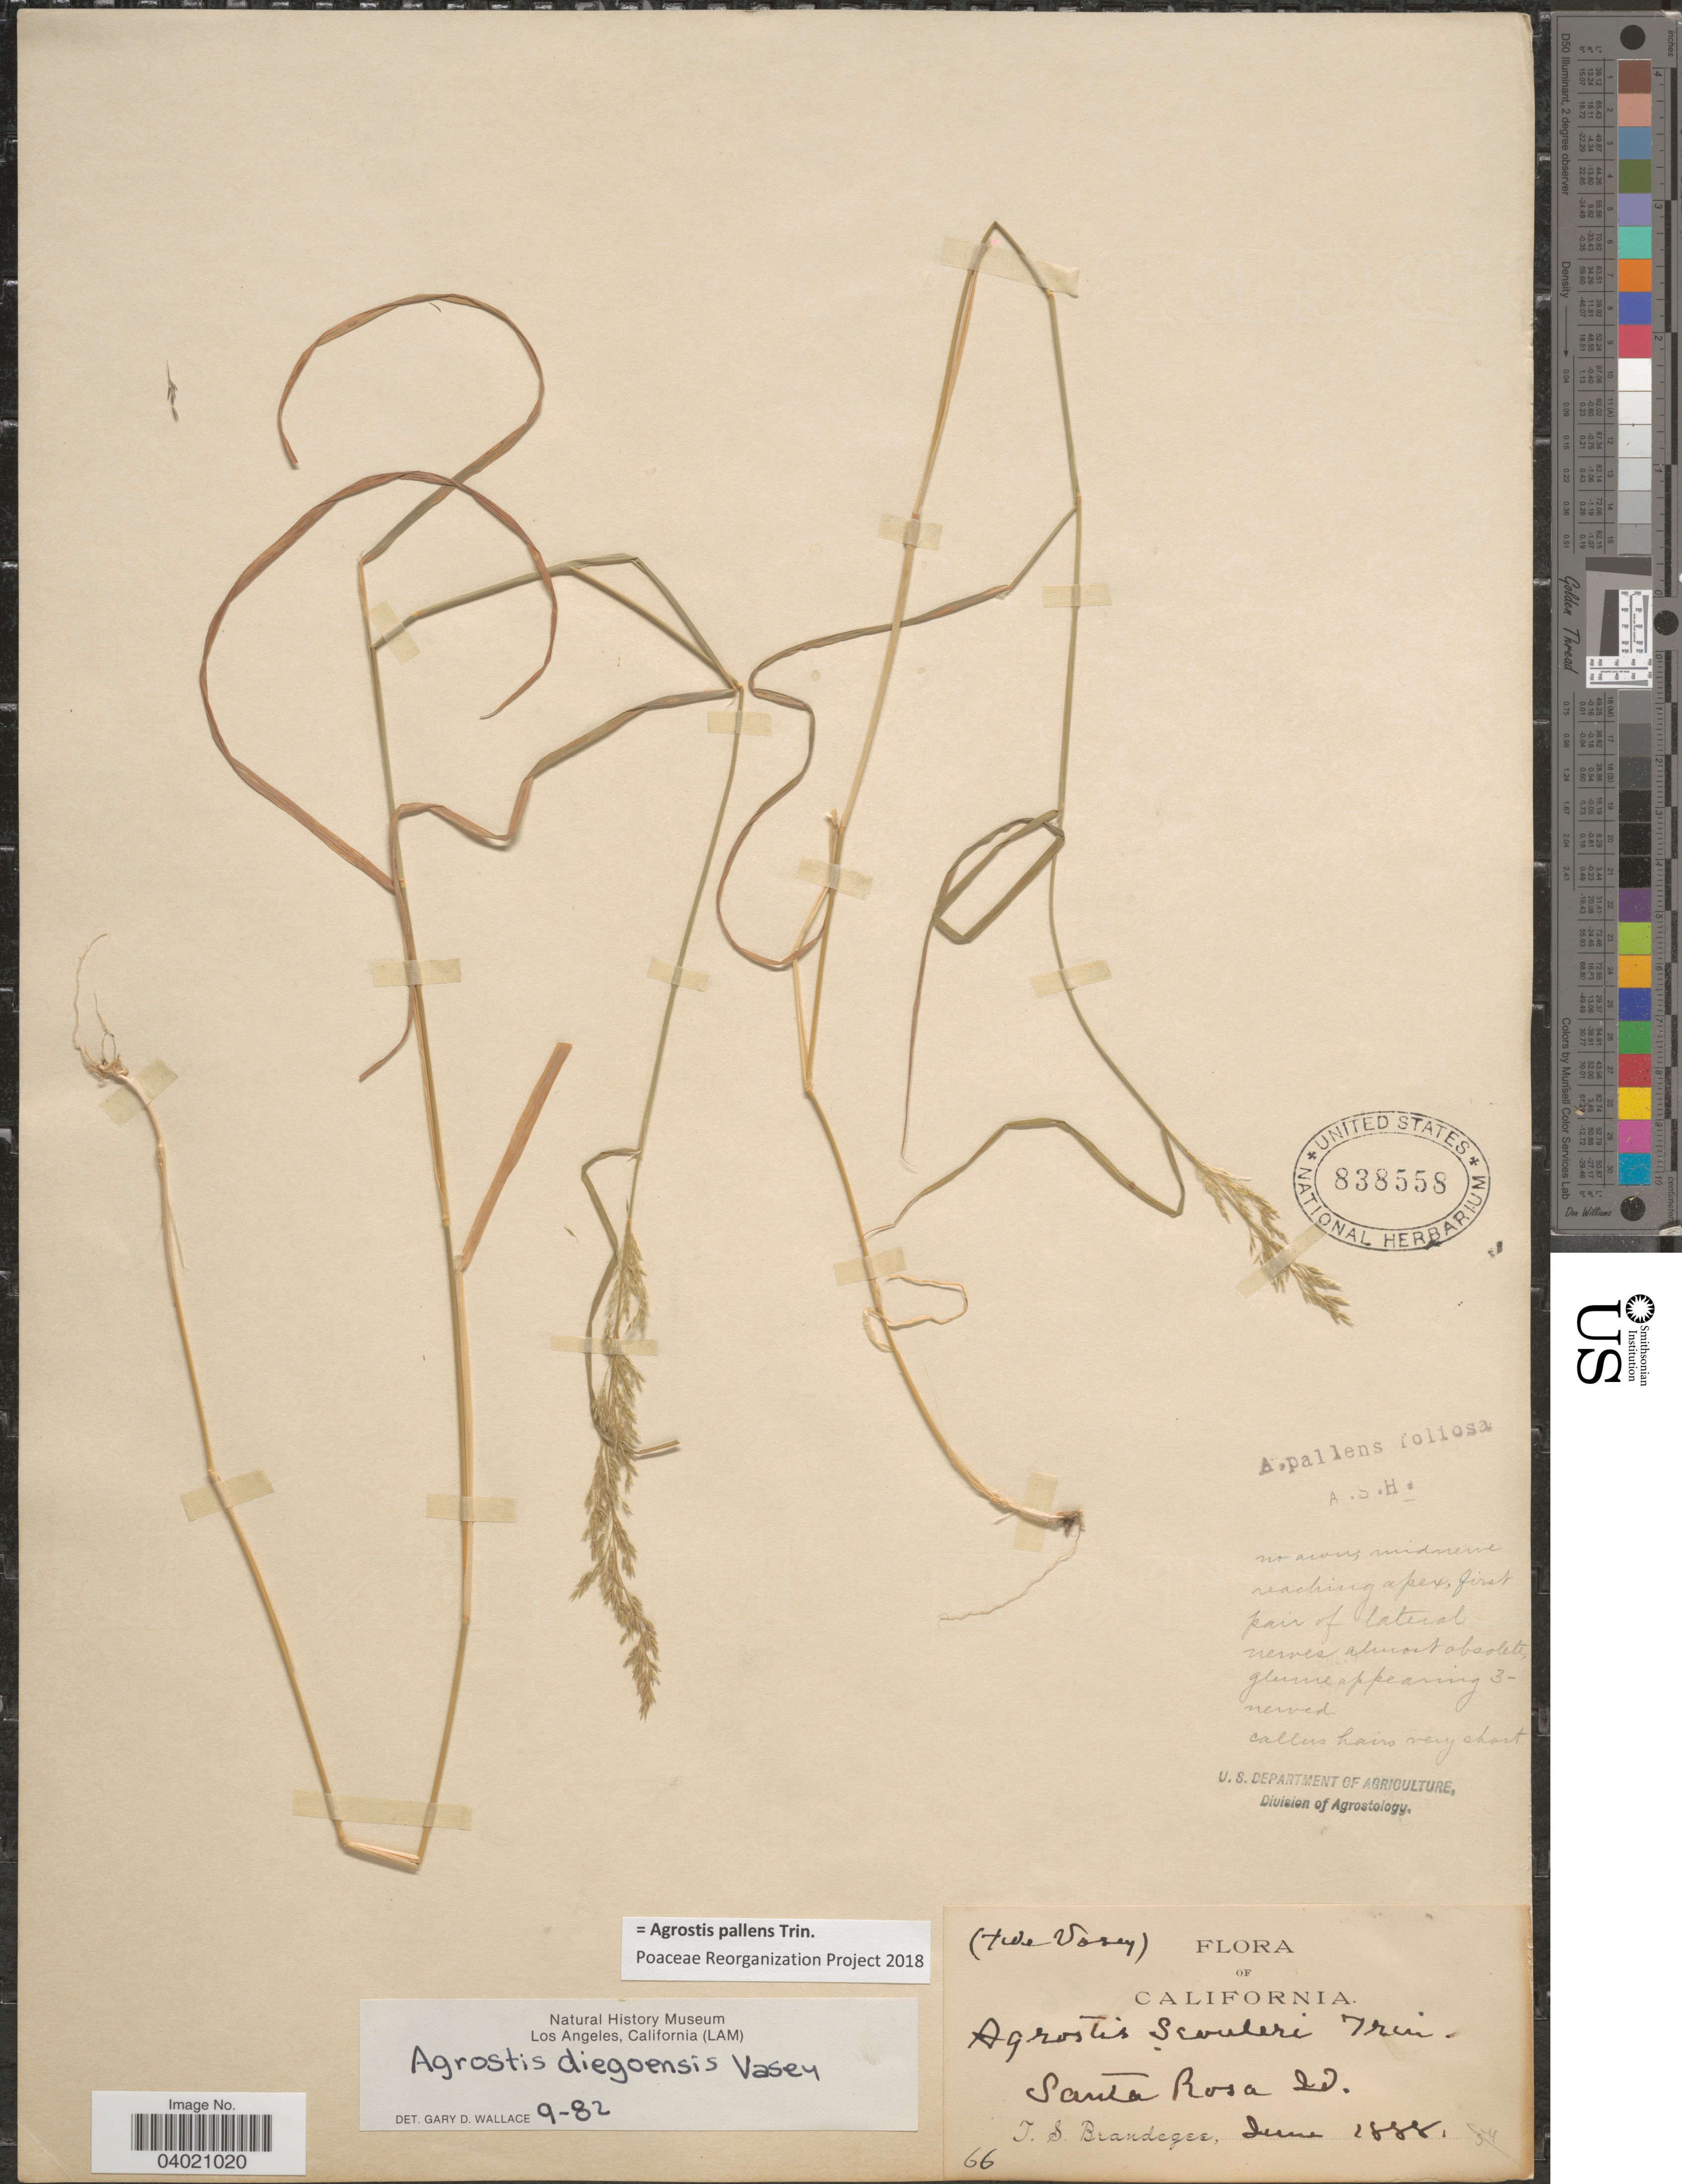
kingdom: Plantae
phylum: Tracheophyta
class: Liliopsida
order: Poales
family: Poaceae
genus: Agrostis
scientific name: Agrostis pallens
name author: Trin.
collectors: T. S. Brandegee (herbarium)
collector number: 66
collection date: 1888-06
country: United States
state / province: California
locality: Santa Rosa Id.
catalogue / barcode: US 838558